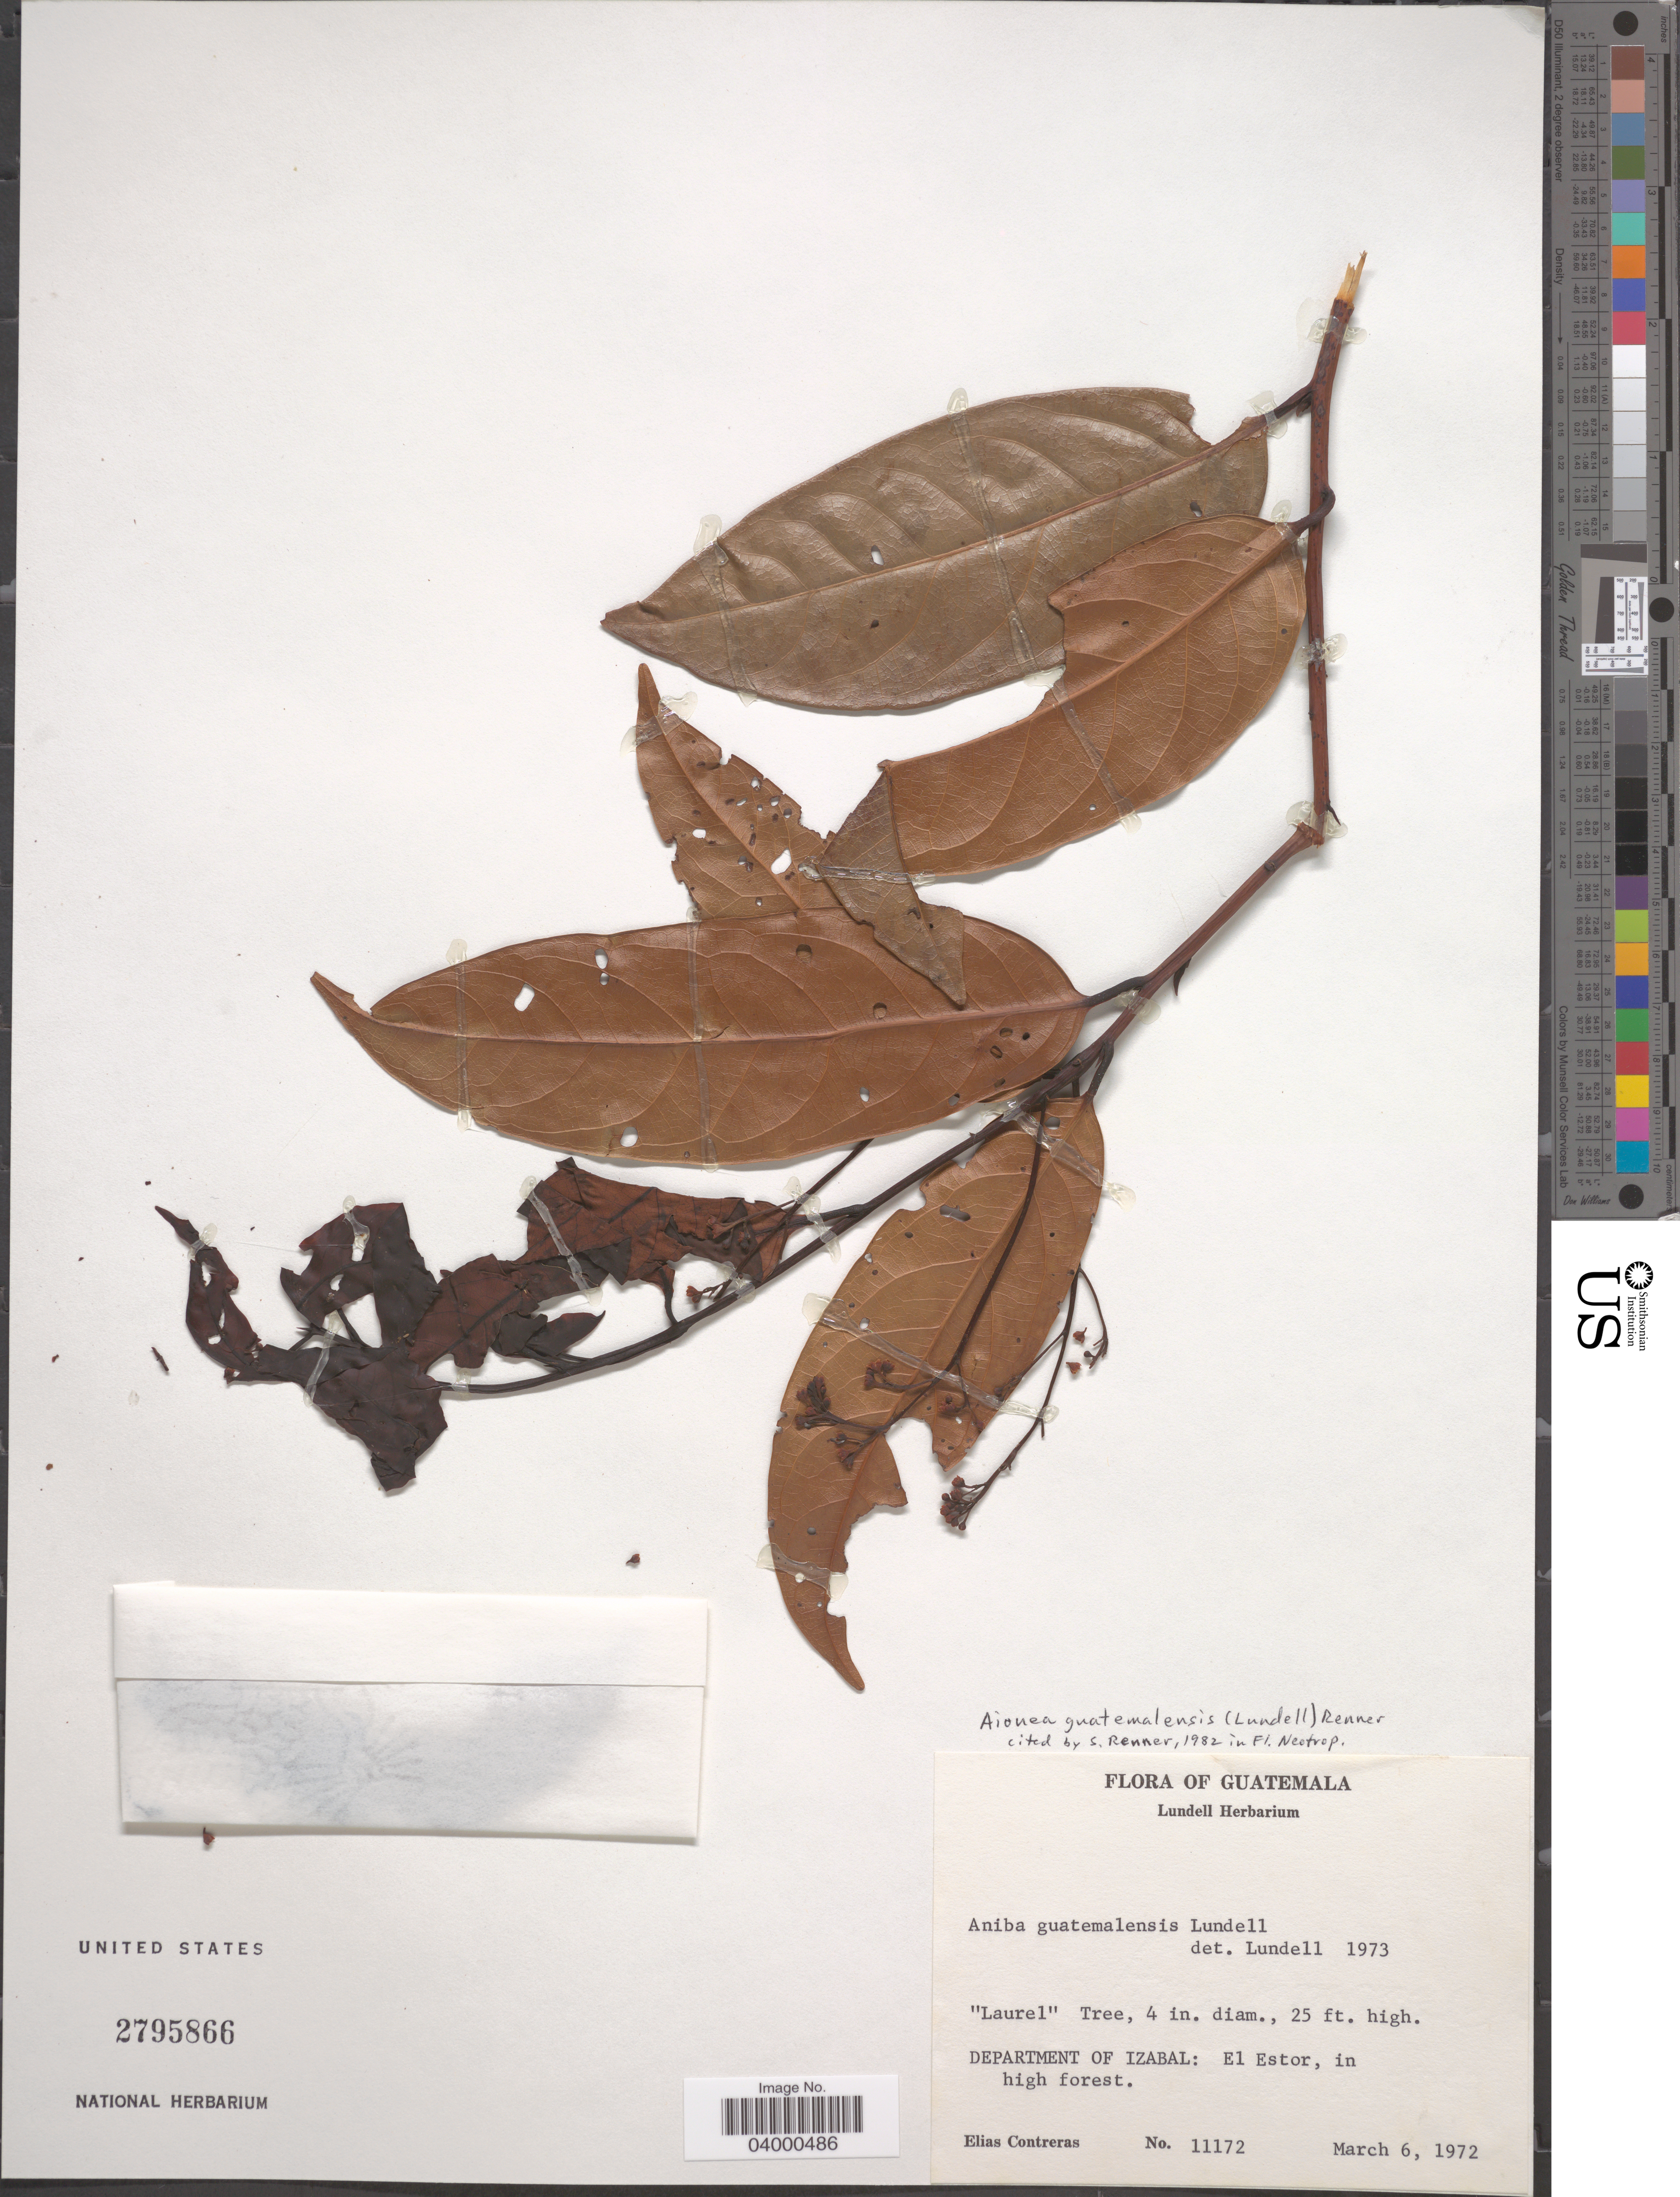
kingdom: Plantae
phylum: Tracheophyta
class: Magnoliopsida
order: Laurales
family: Lauraceae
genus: Aiouea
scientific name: Aiouea guatemalensis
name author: (Lundell) Renner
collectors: E. Contreras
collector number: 11172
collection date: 1972-03-06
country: Guatemala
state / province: Izabal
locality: Department of Izabal: El Estor, in high forest.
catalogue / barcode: US 2795866